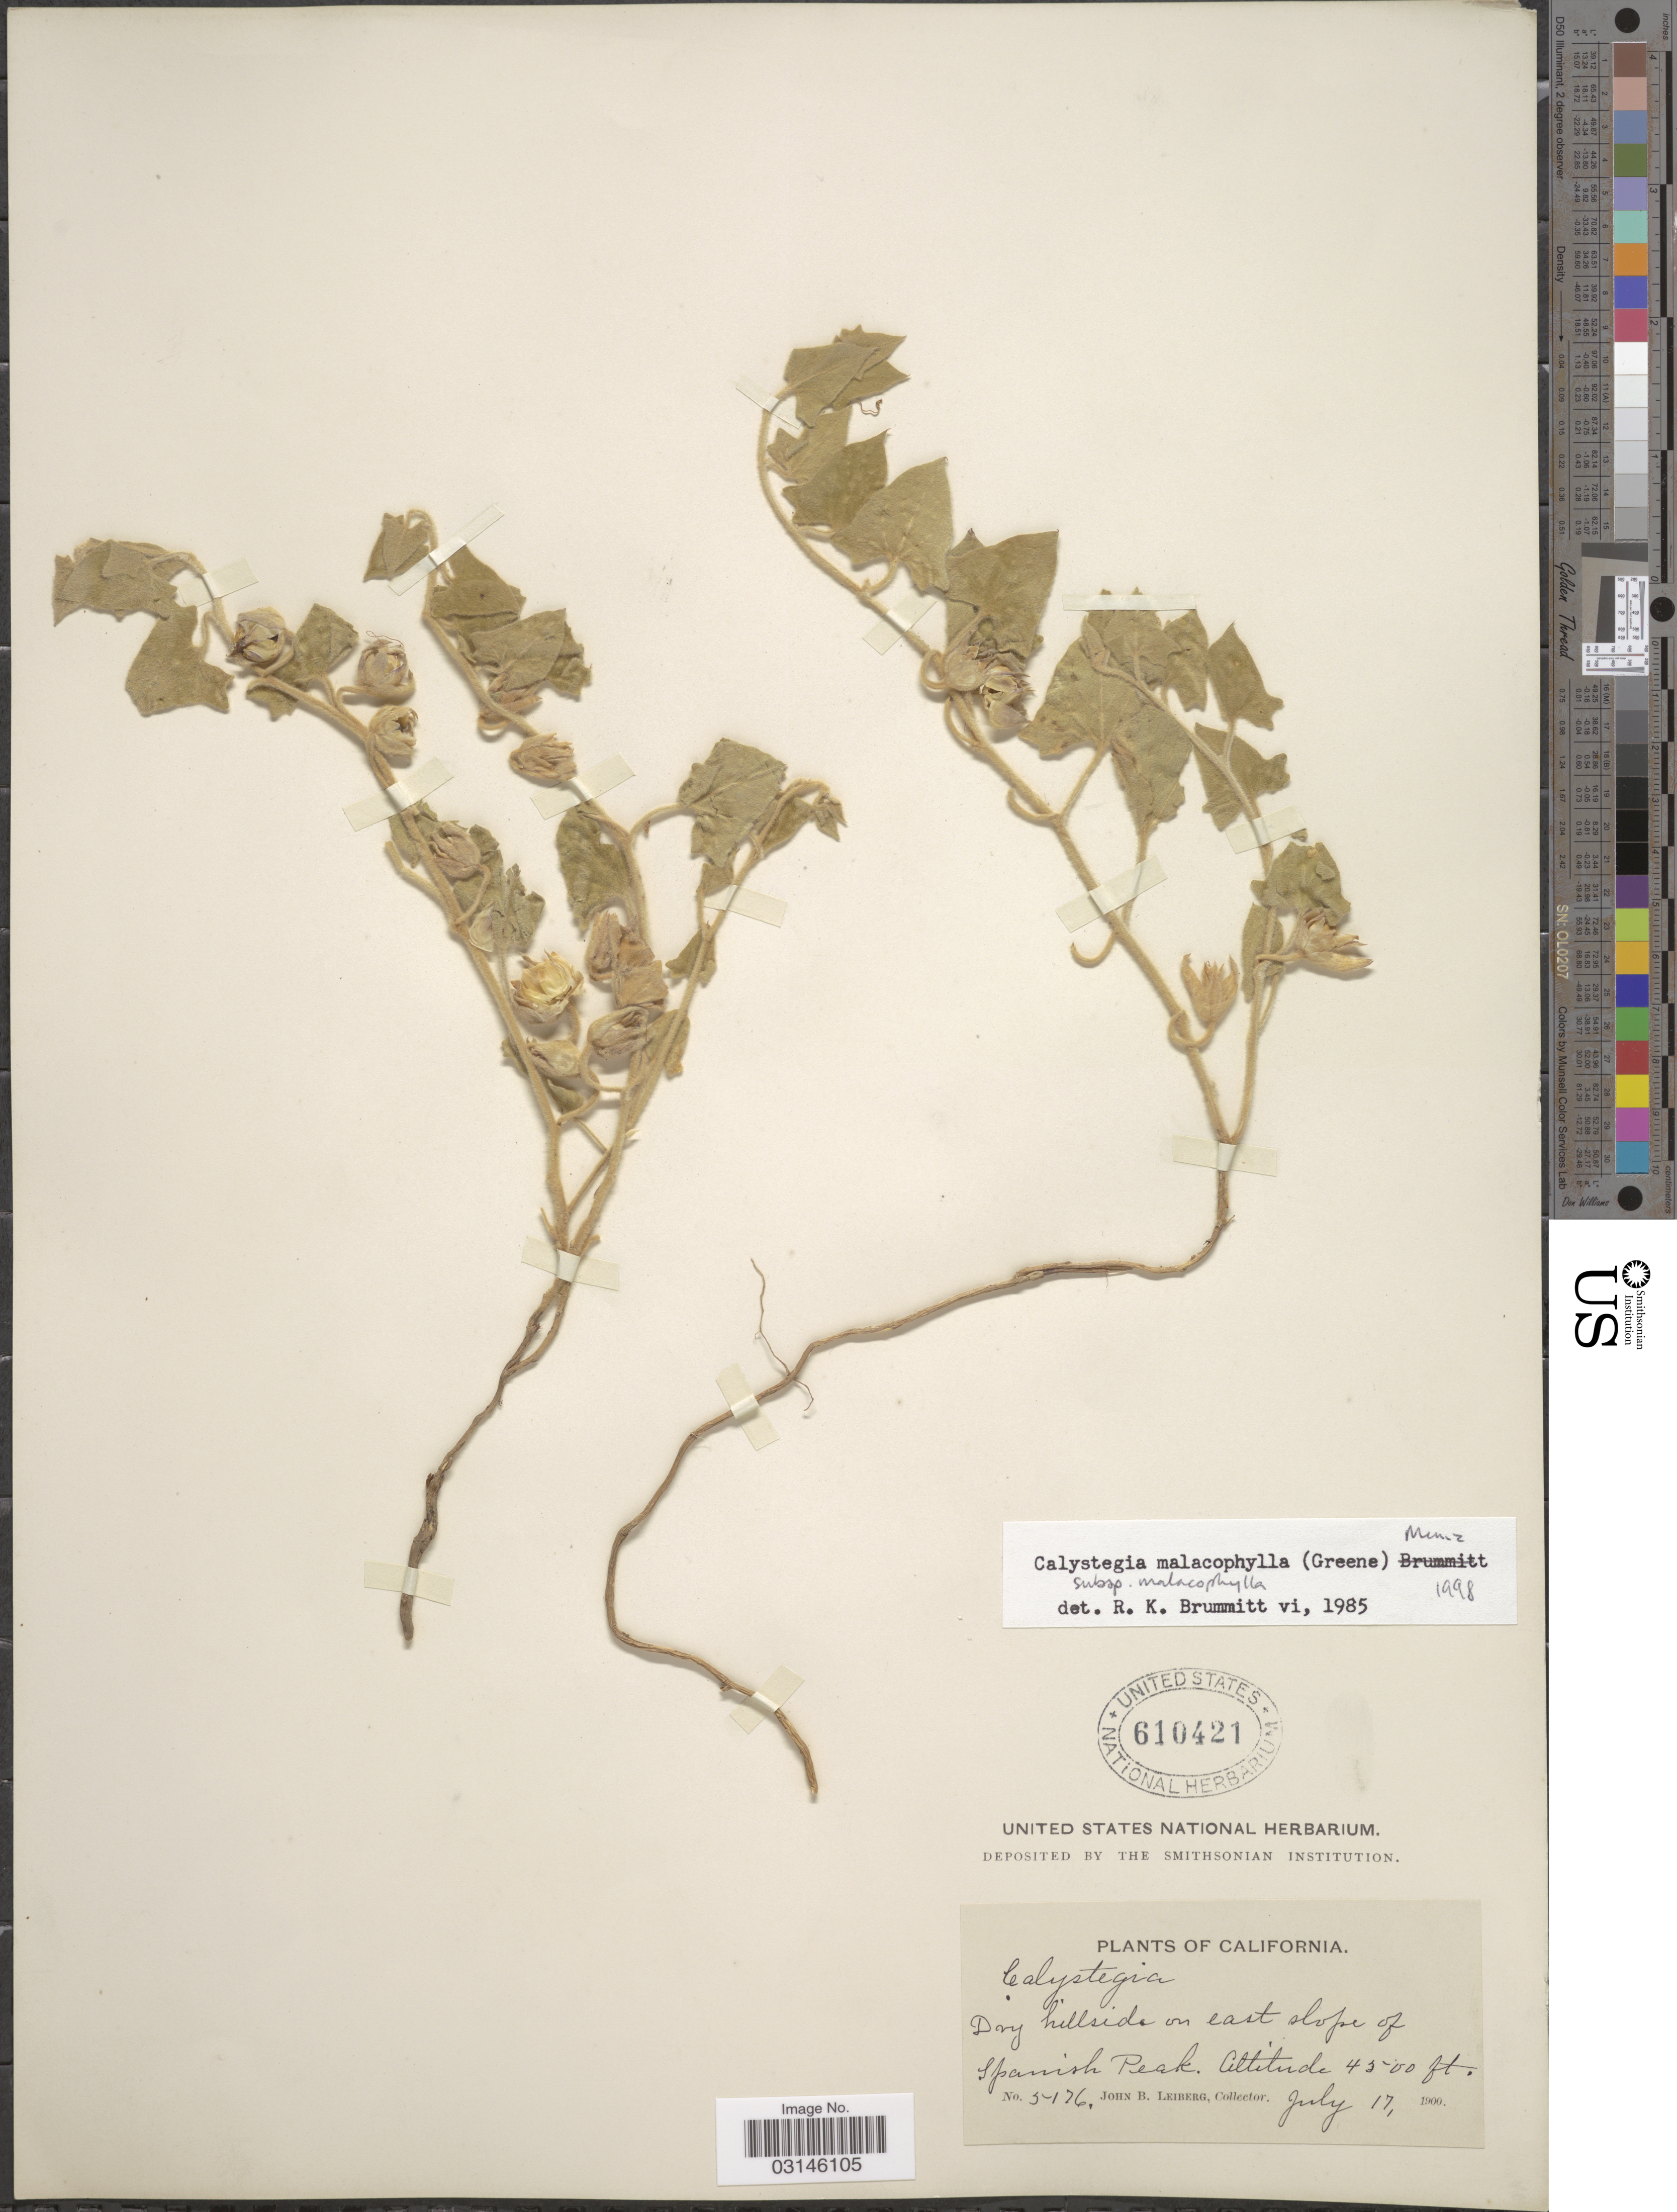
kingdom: Plantae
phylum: Tracheophyta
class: Magnoliopsida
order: Solanales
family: Convolvulaceae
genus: Calystegia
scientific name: Calystegia malacophylla subsp. malacophylla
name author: (Greene) Munz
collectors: J. B. Leiberg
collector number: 5176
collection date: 1900-07-17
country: United States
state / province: California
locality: Dry hillside on east slope of Spanish Peak.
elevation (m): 1372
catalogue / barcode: US 610421